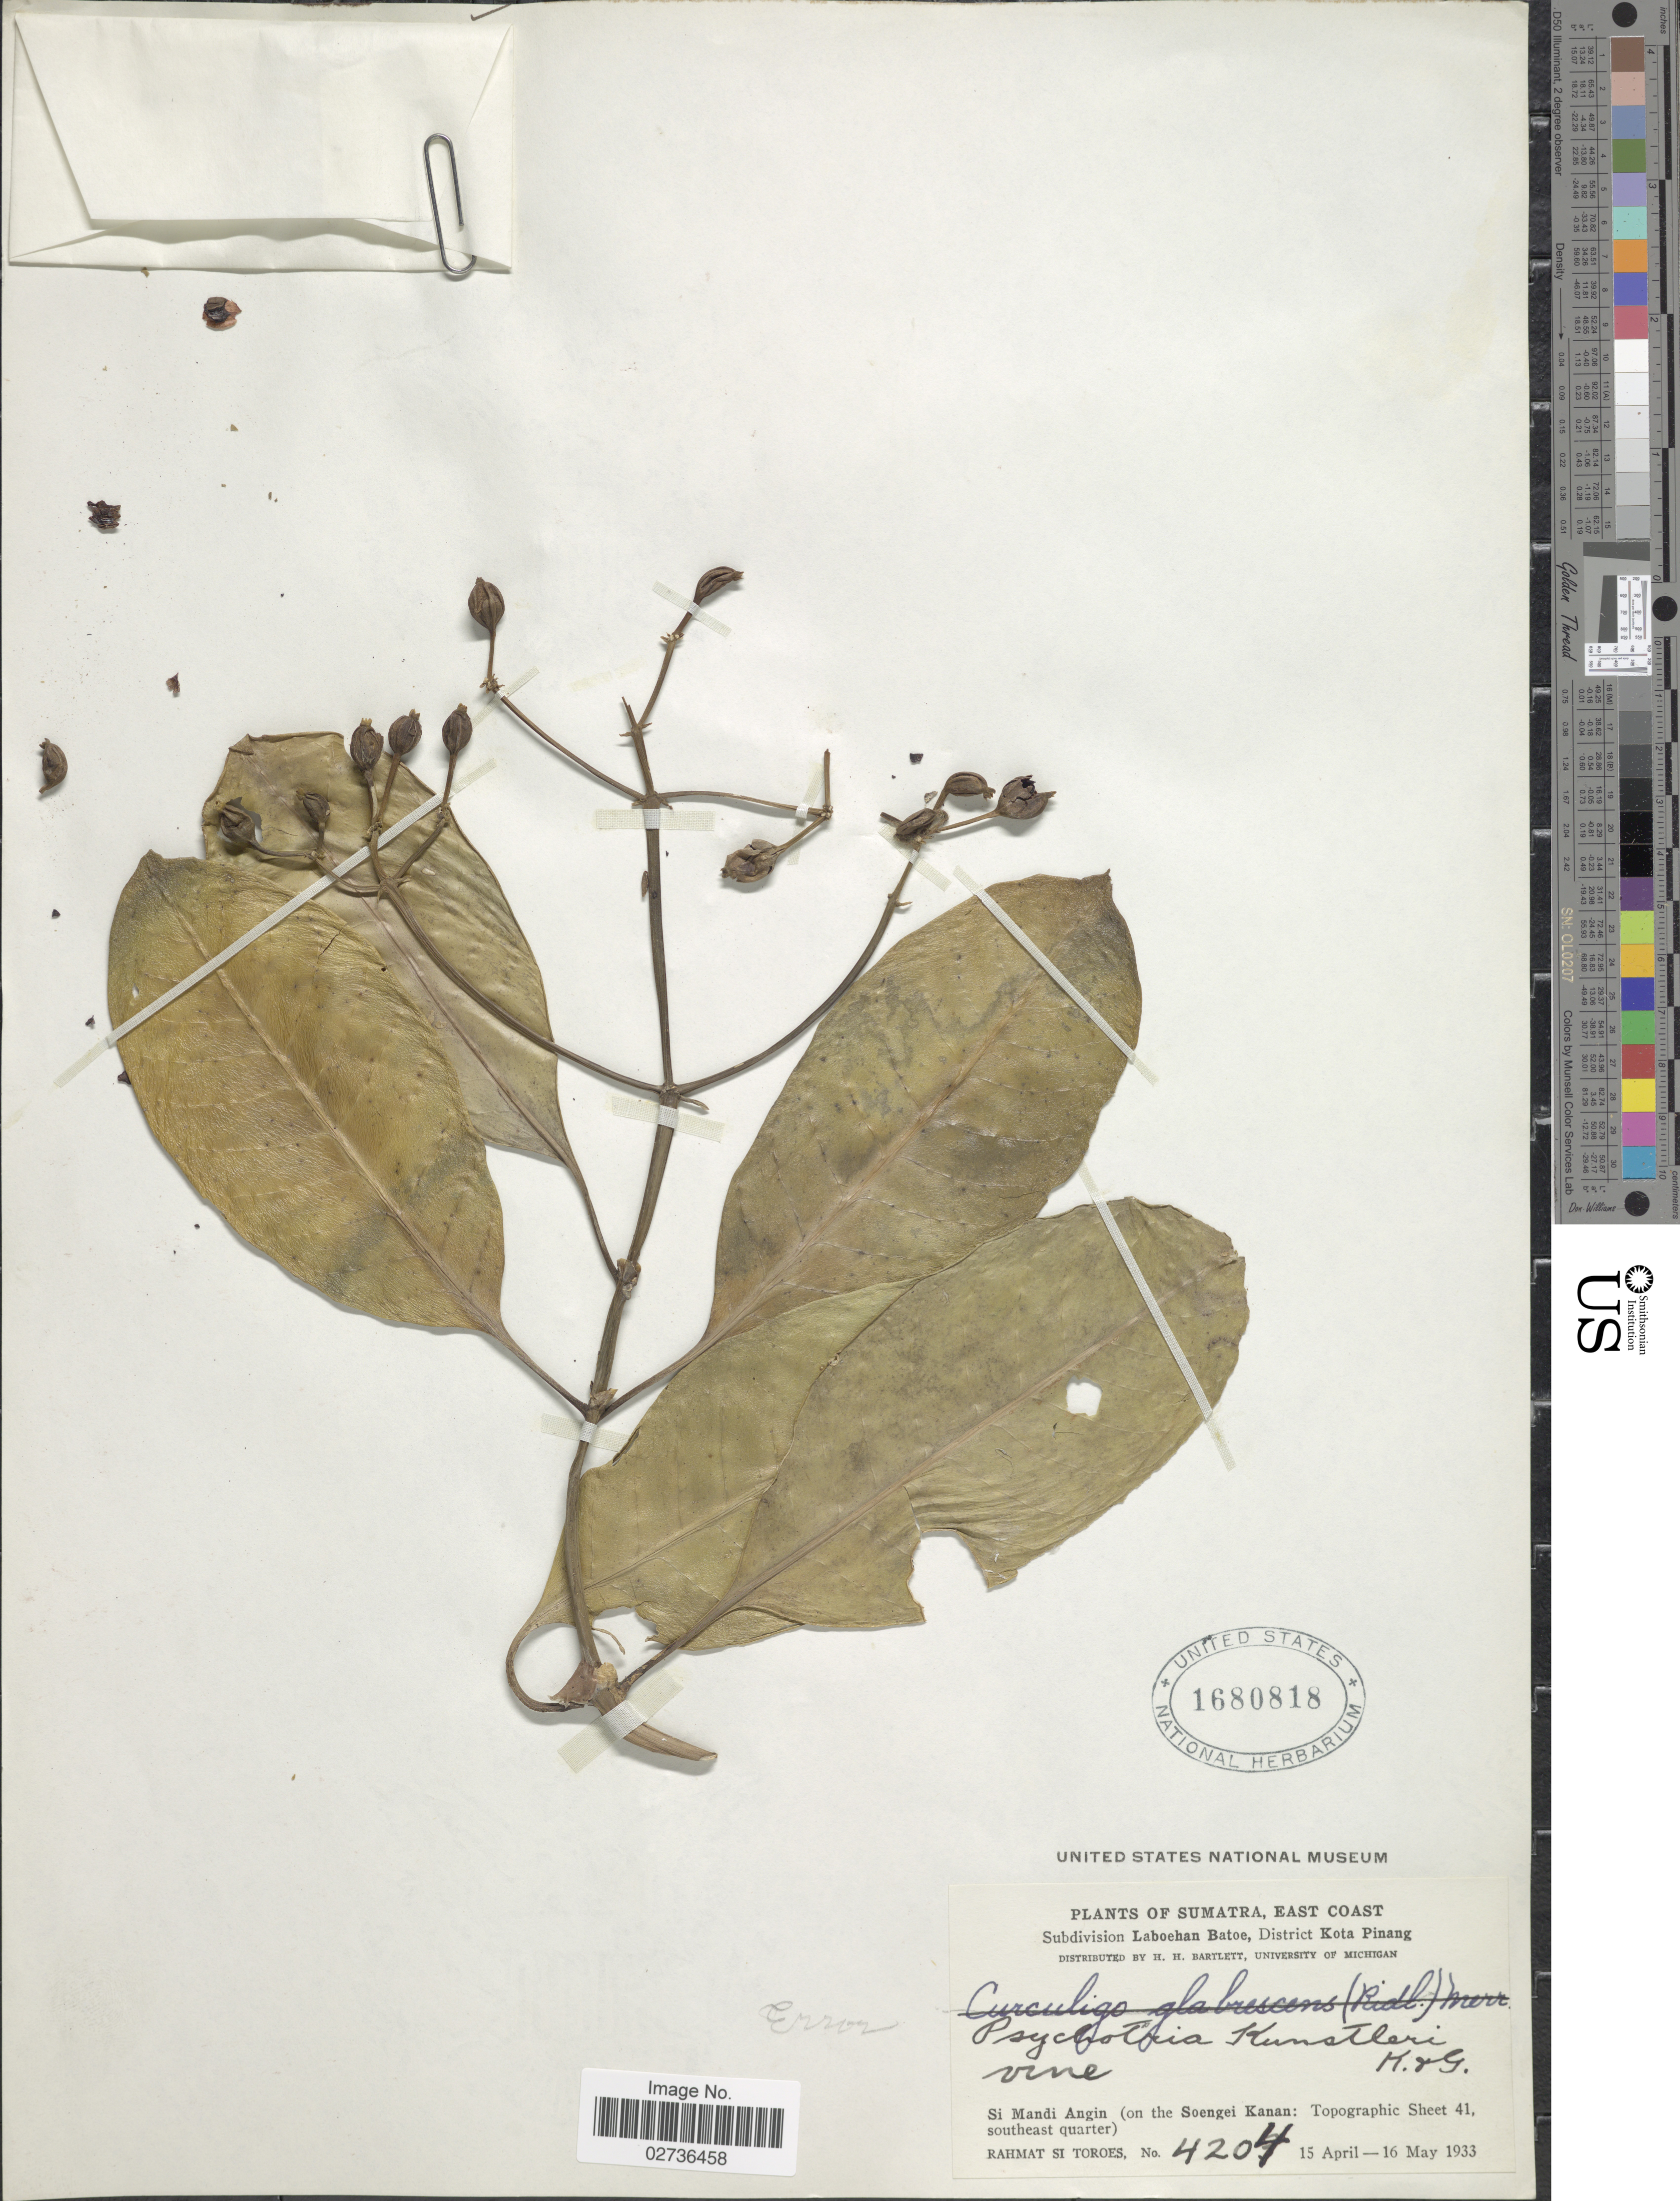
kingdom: Plantae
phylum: Tracheophyta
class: Magnoliopsida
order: Gentianales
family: Rubiaceae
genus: Psychotria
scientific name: Psychotria kunstleri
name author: King & Gamble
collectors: Rahmat Si Boeea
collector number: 4204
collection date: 1933-04-15/1933-05-16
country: Indonesia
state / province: Sumatra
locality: Sumatra, East Coast, Si Mandi Angin (on the Soengei Kanan: Topographic Sheet 41, southeast quarter), Laboehan Batoe, District Kota Pinang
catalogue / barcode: US 1680818